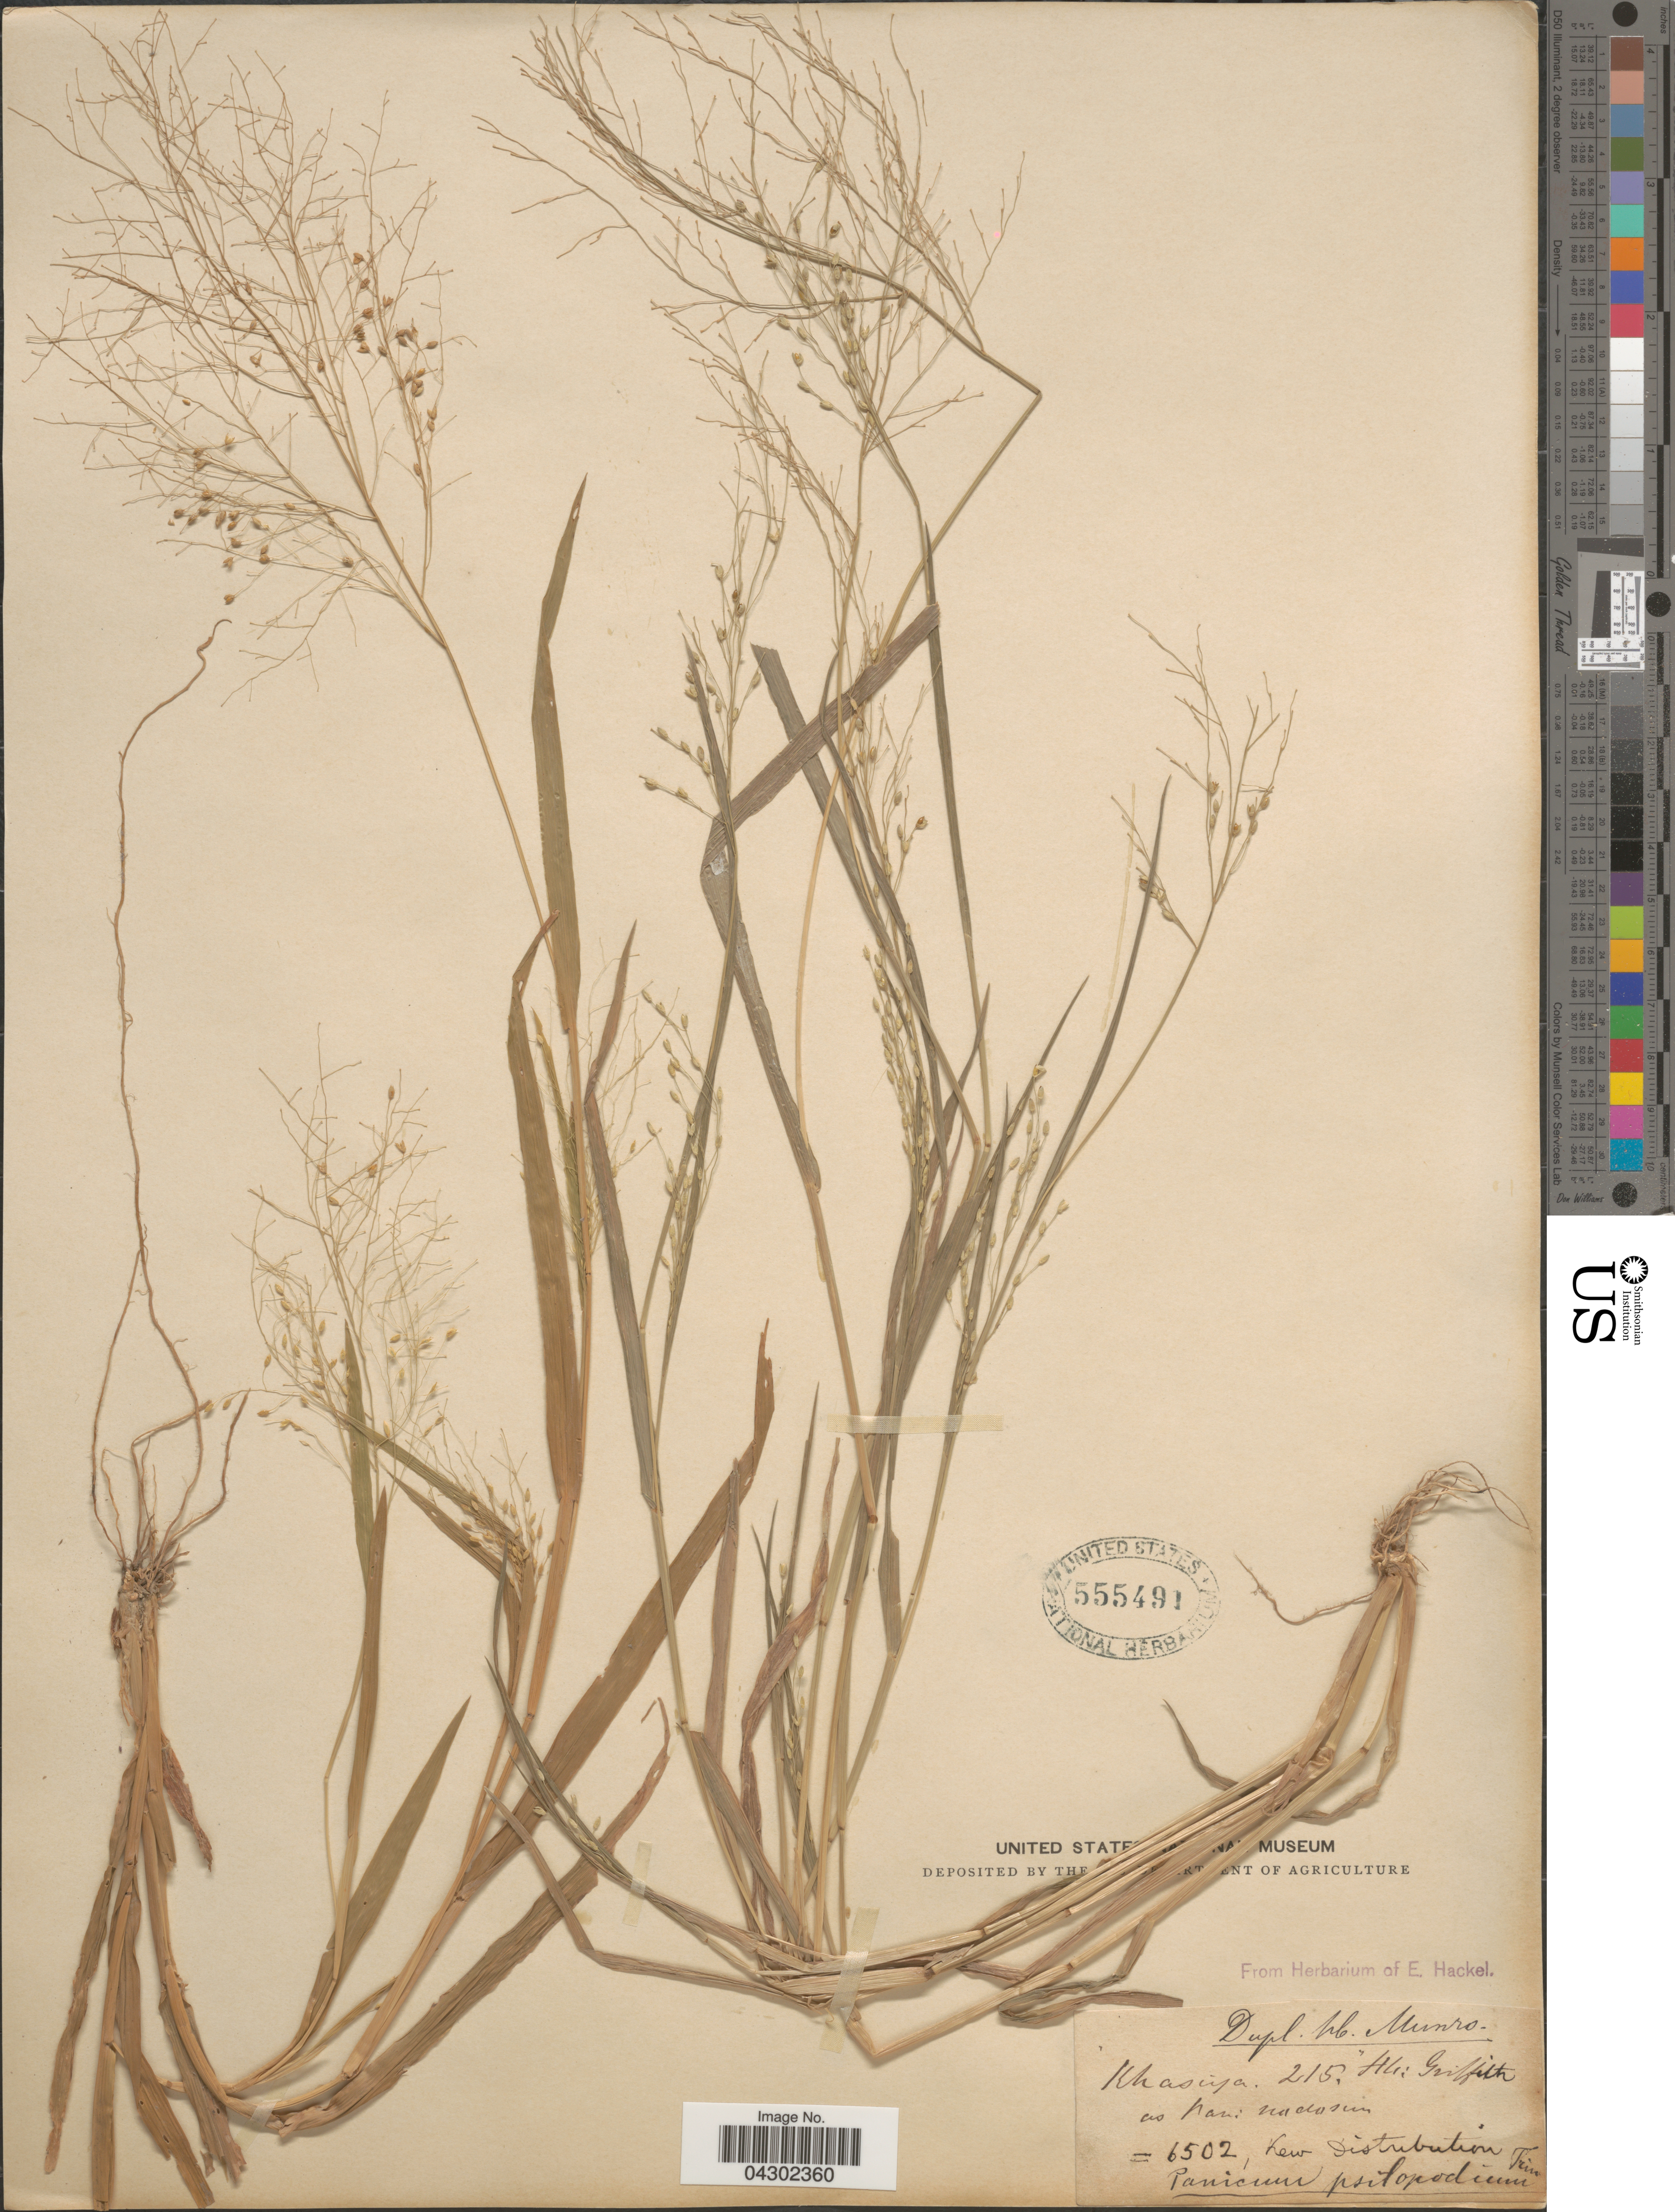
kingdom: Plantae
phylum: Tracheophyta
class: Liliopsida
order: Poales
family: Poaceae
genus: Panicum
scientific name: Panicum sumatrense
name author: P. Roth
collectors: ex herb. Griffith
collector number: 215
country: India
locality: Khasiya.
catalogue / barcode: US 555491